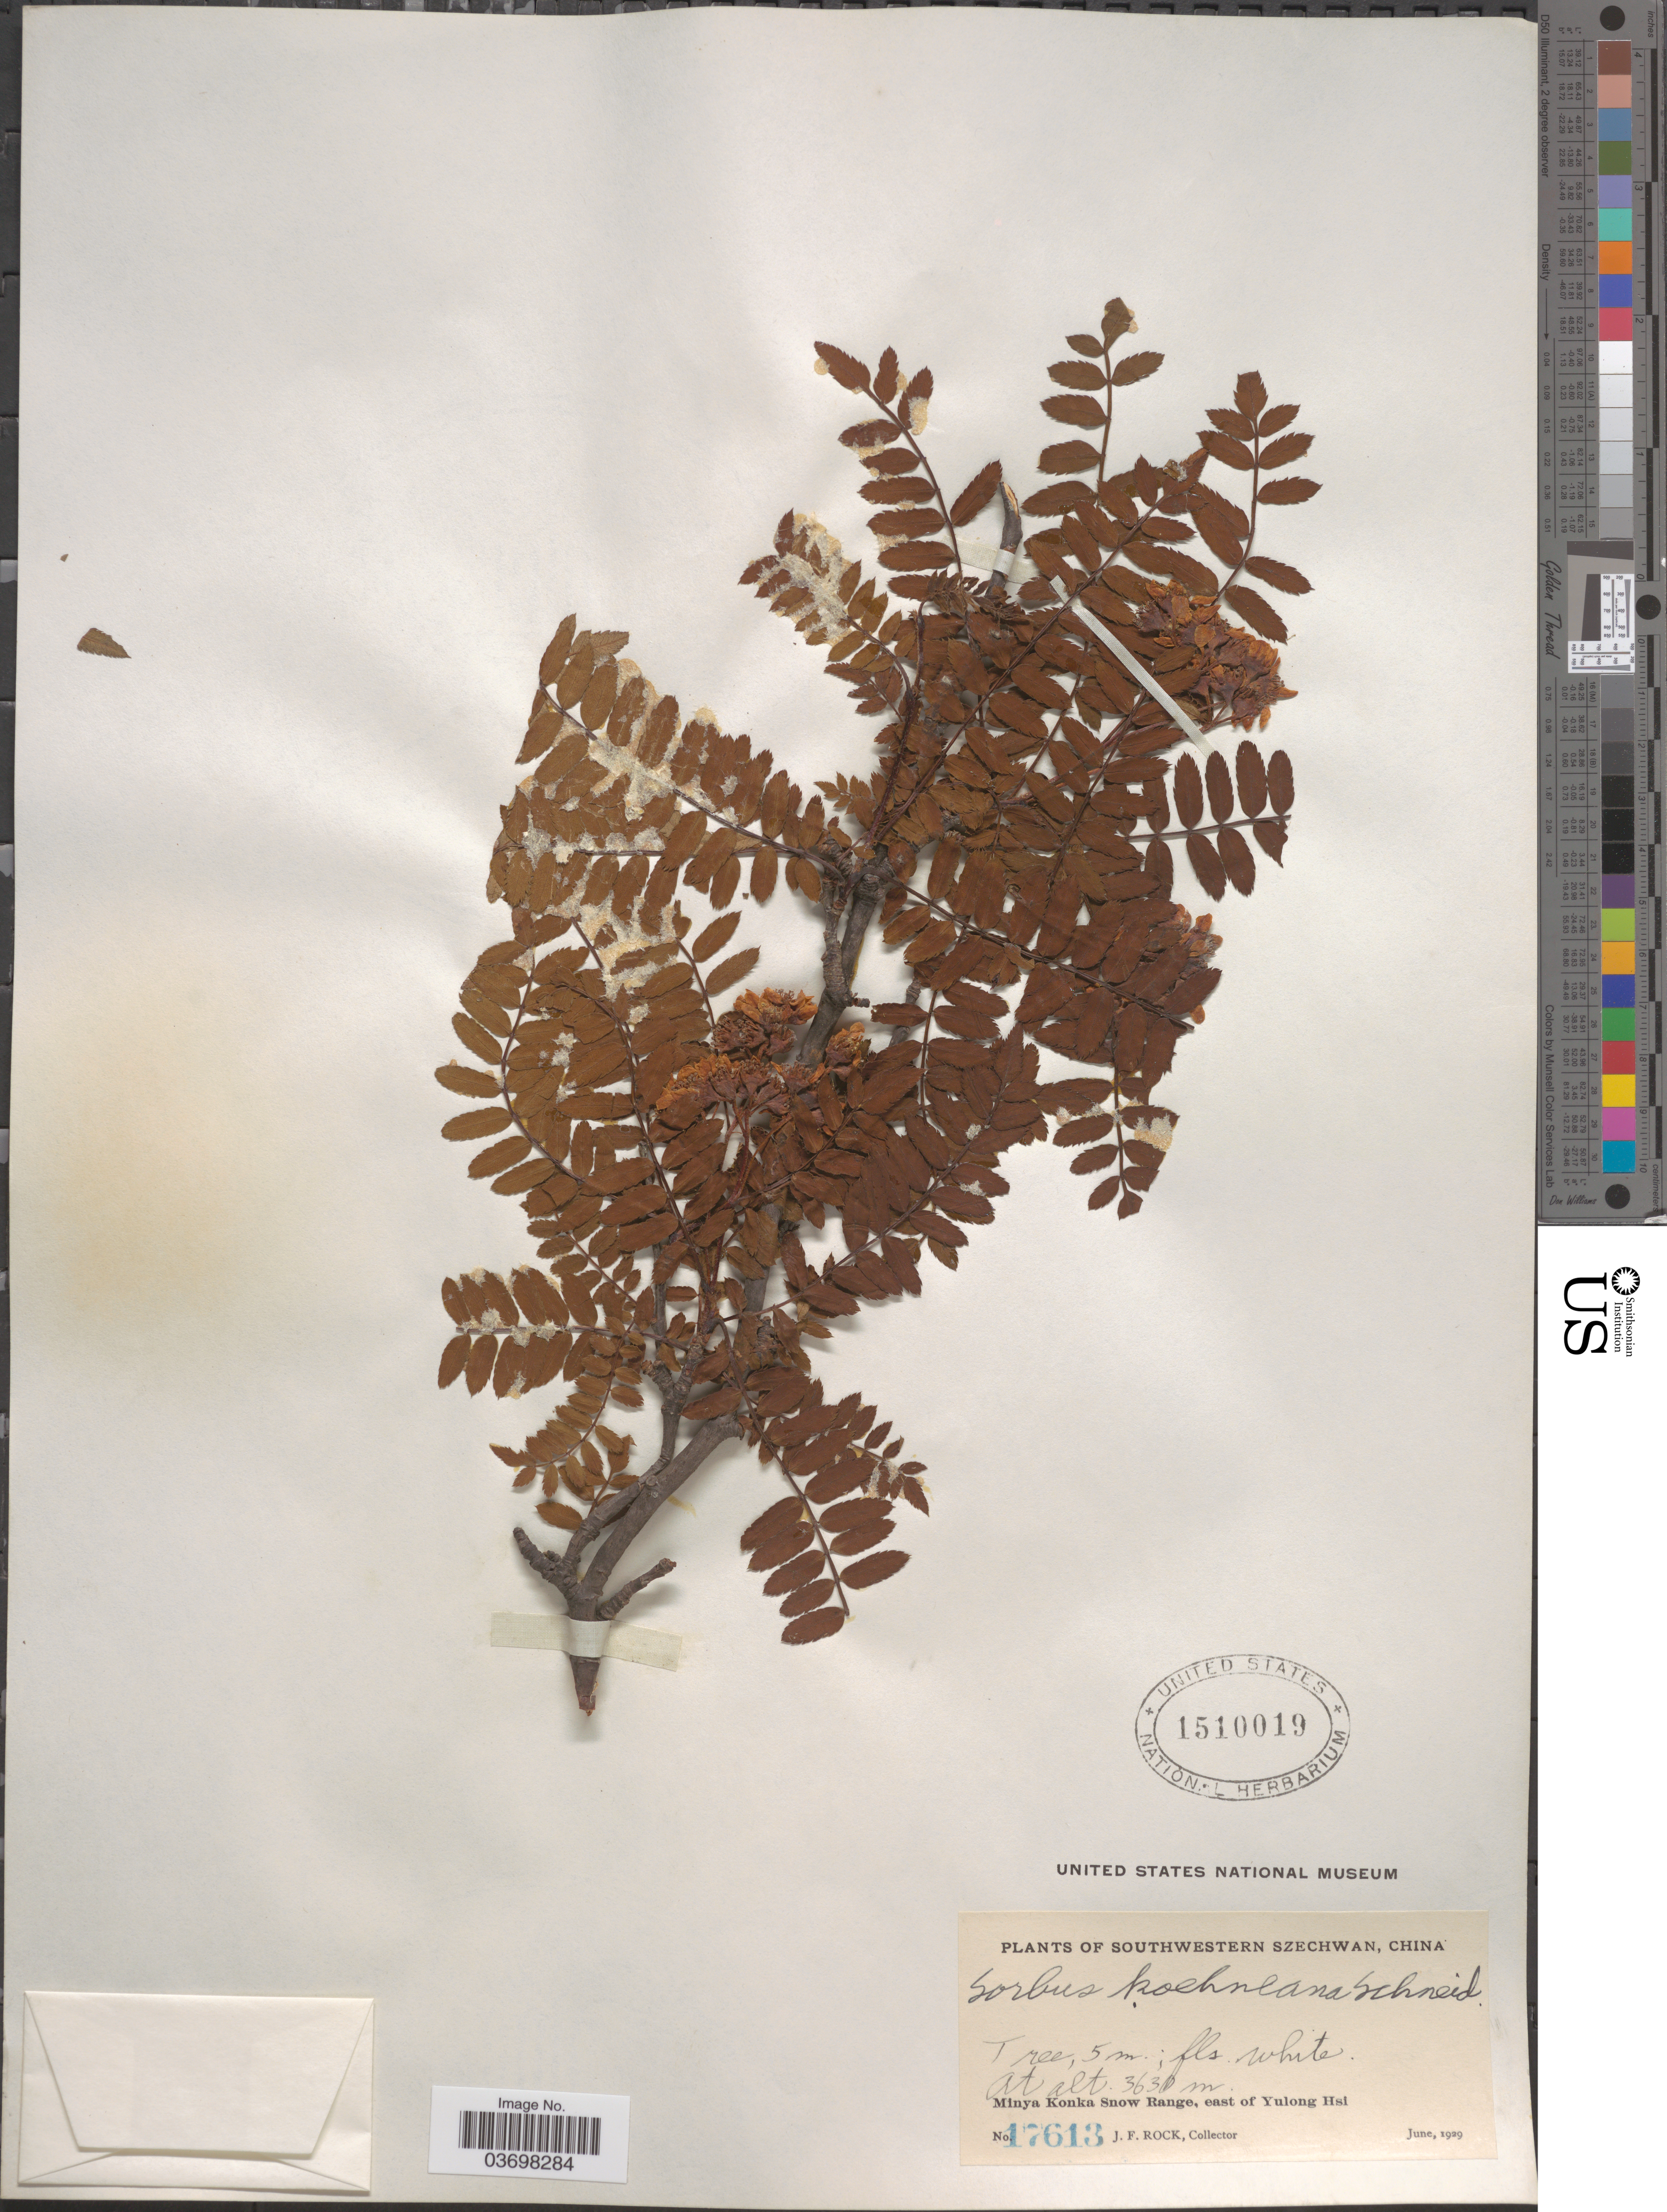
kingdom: Plantae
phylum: Tracheophyta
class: Magnoliopsida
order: Rosales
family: Rosaceae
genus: Sorbus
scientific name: Sorbus koehneana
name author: C.K. Schneid.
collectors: J. Rock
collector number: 17613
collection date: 1929-06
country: China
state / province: Sichuan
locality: Southwestern Szechwan. Minya Konka Snow Range, east of Yulong Hsi.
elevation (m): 3630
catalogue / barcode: US 1510019